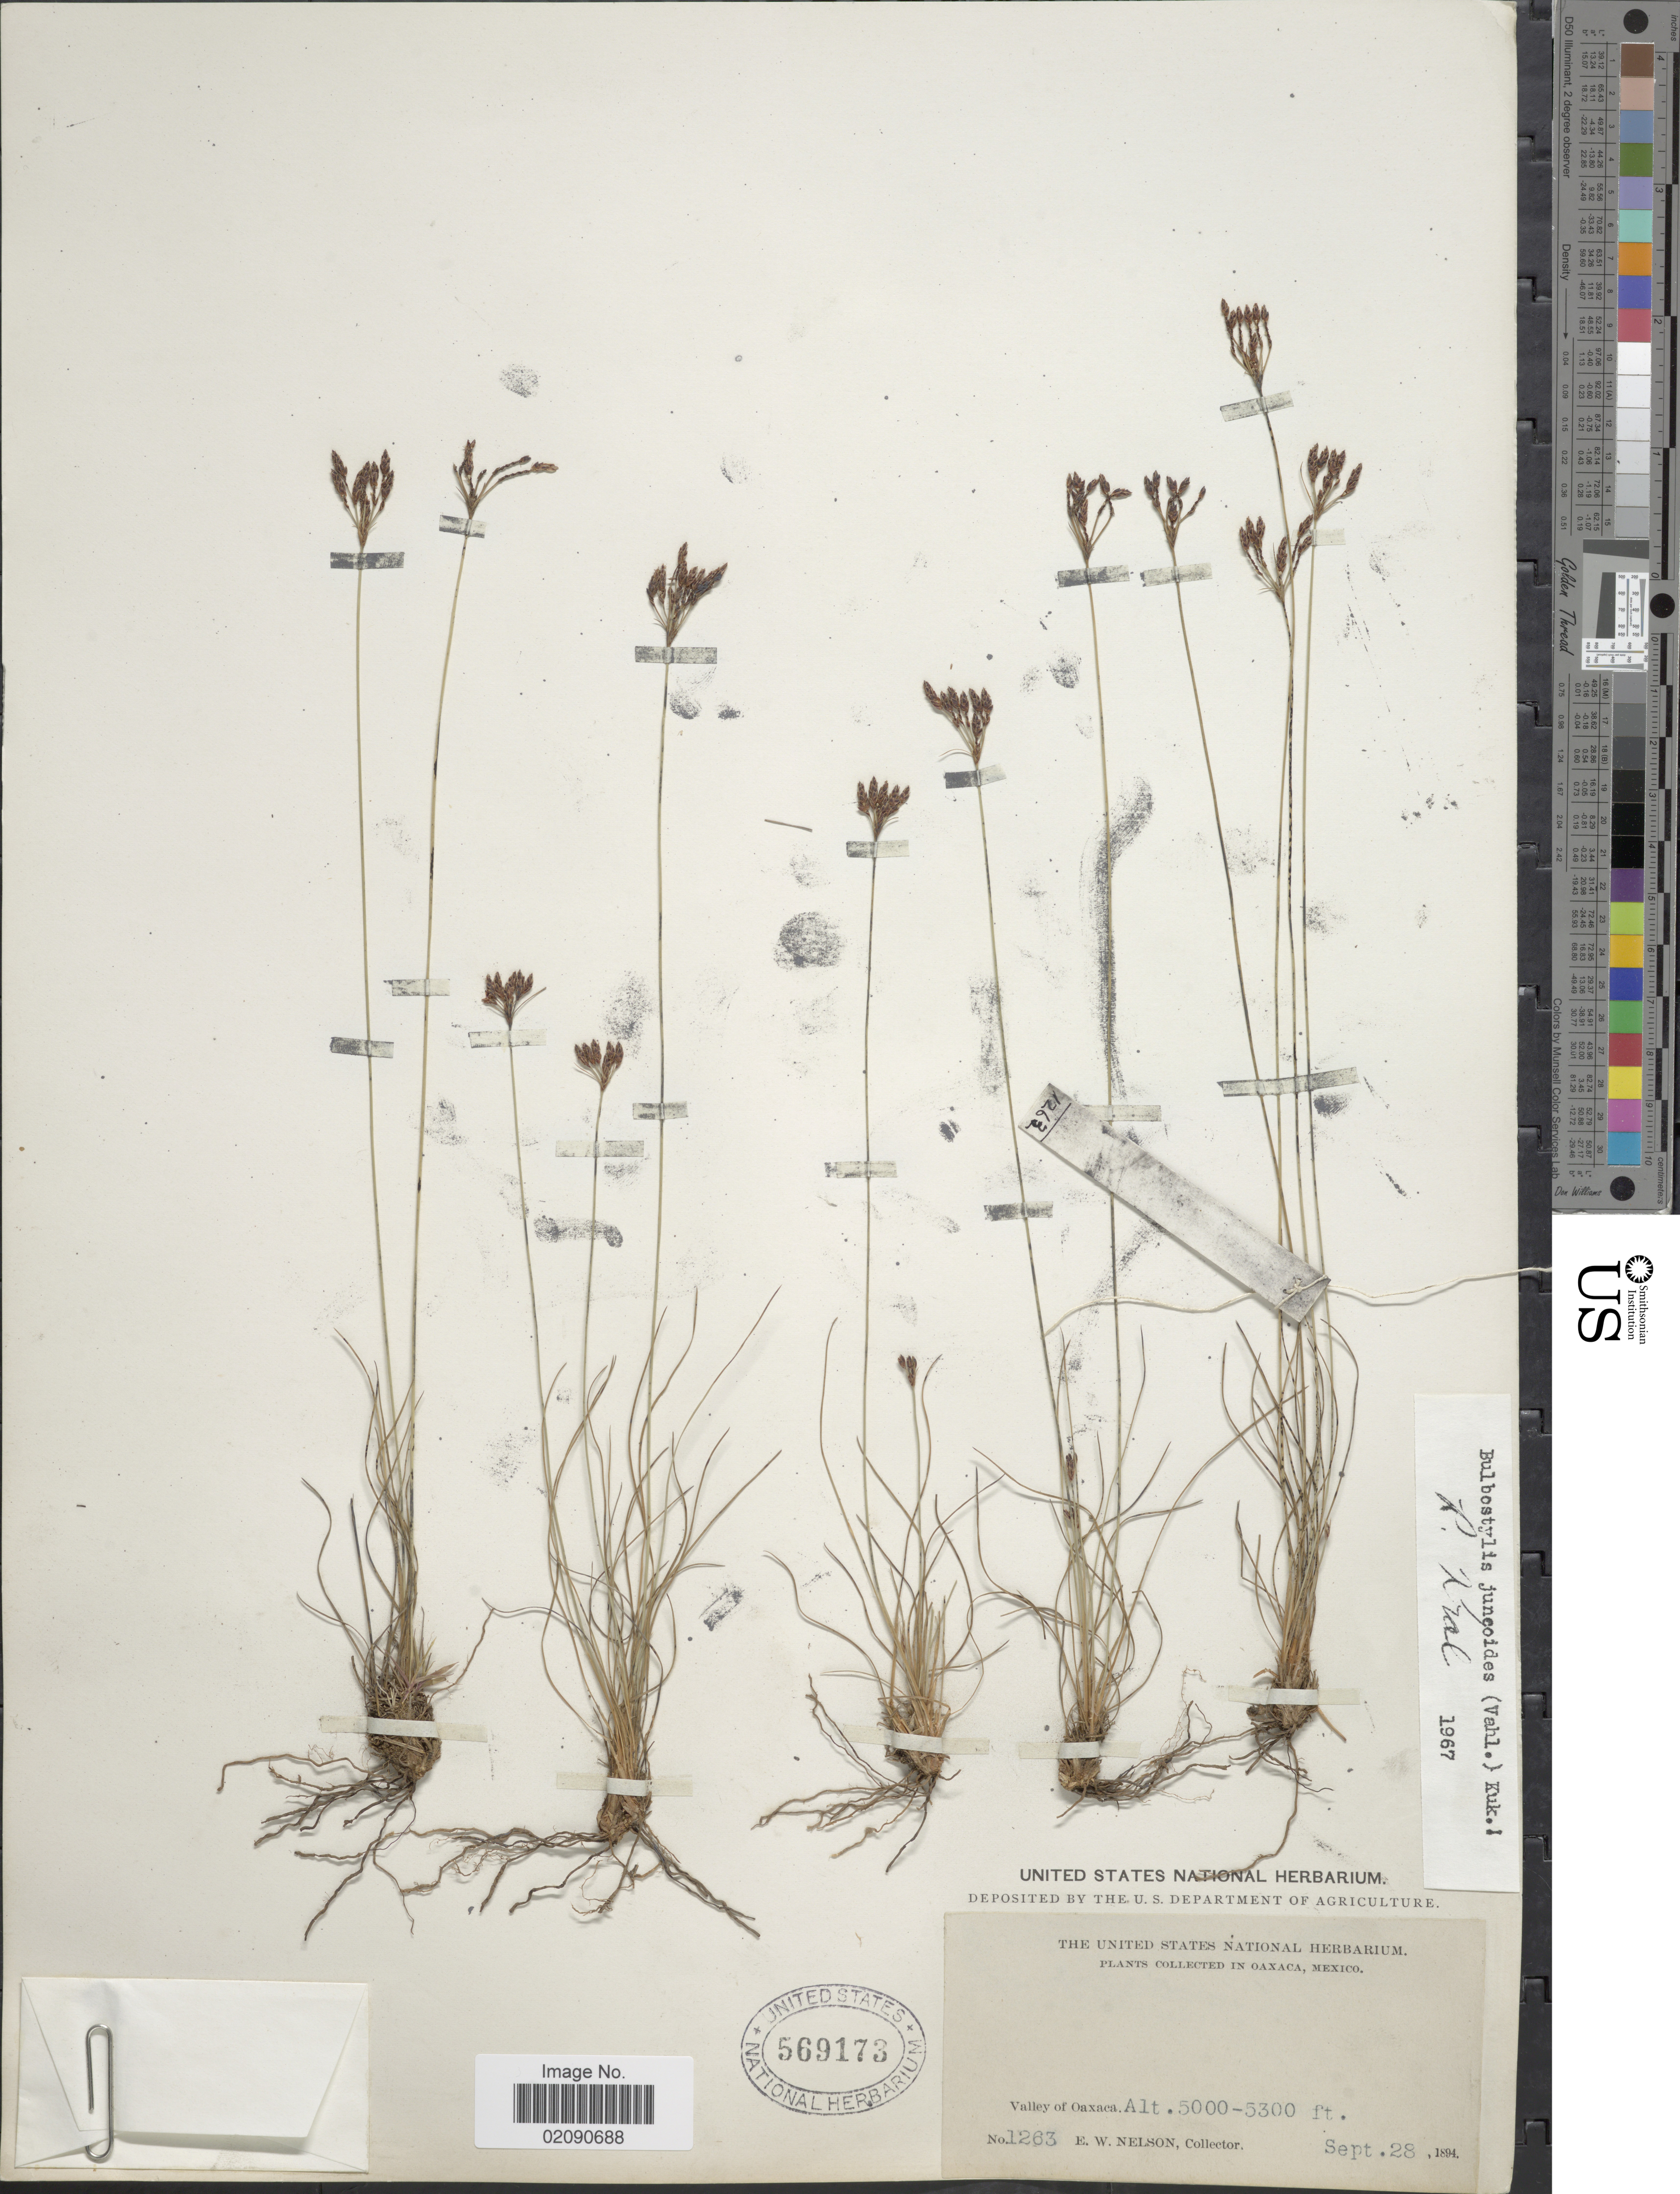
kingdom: Plantae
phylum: Tracheophyta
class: Liliopsida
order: Poales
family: Cyperaceae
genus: Bulbostylis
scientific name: Bulbostylis juncoides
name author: (Vahl) Kük. ex Herter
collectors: E. W. Nelson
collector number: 1263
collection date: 1894-09-28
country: Mexico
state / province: Oaxaca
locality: Valley of Oaxaca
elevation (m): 1524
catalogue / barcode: US 569173